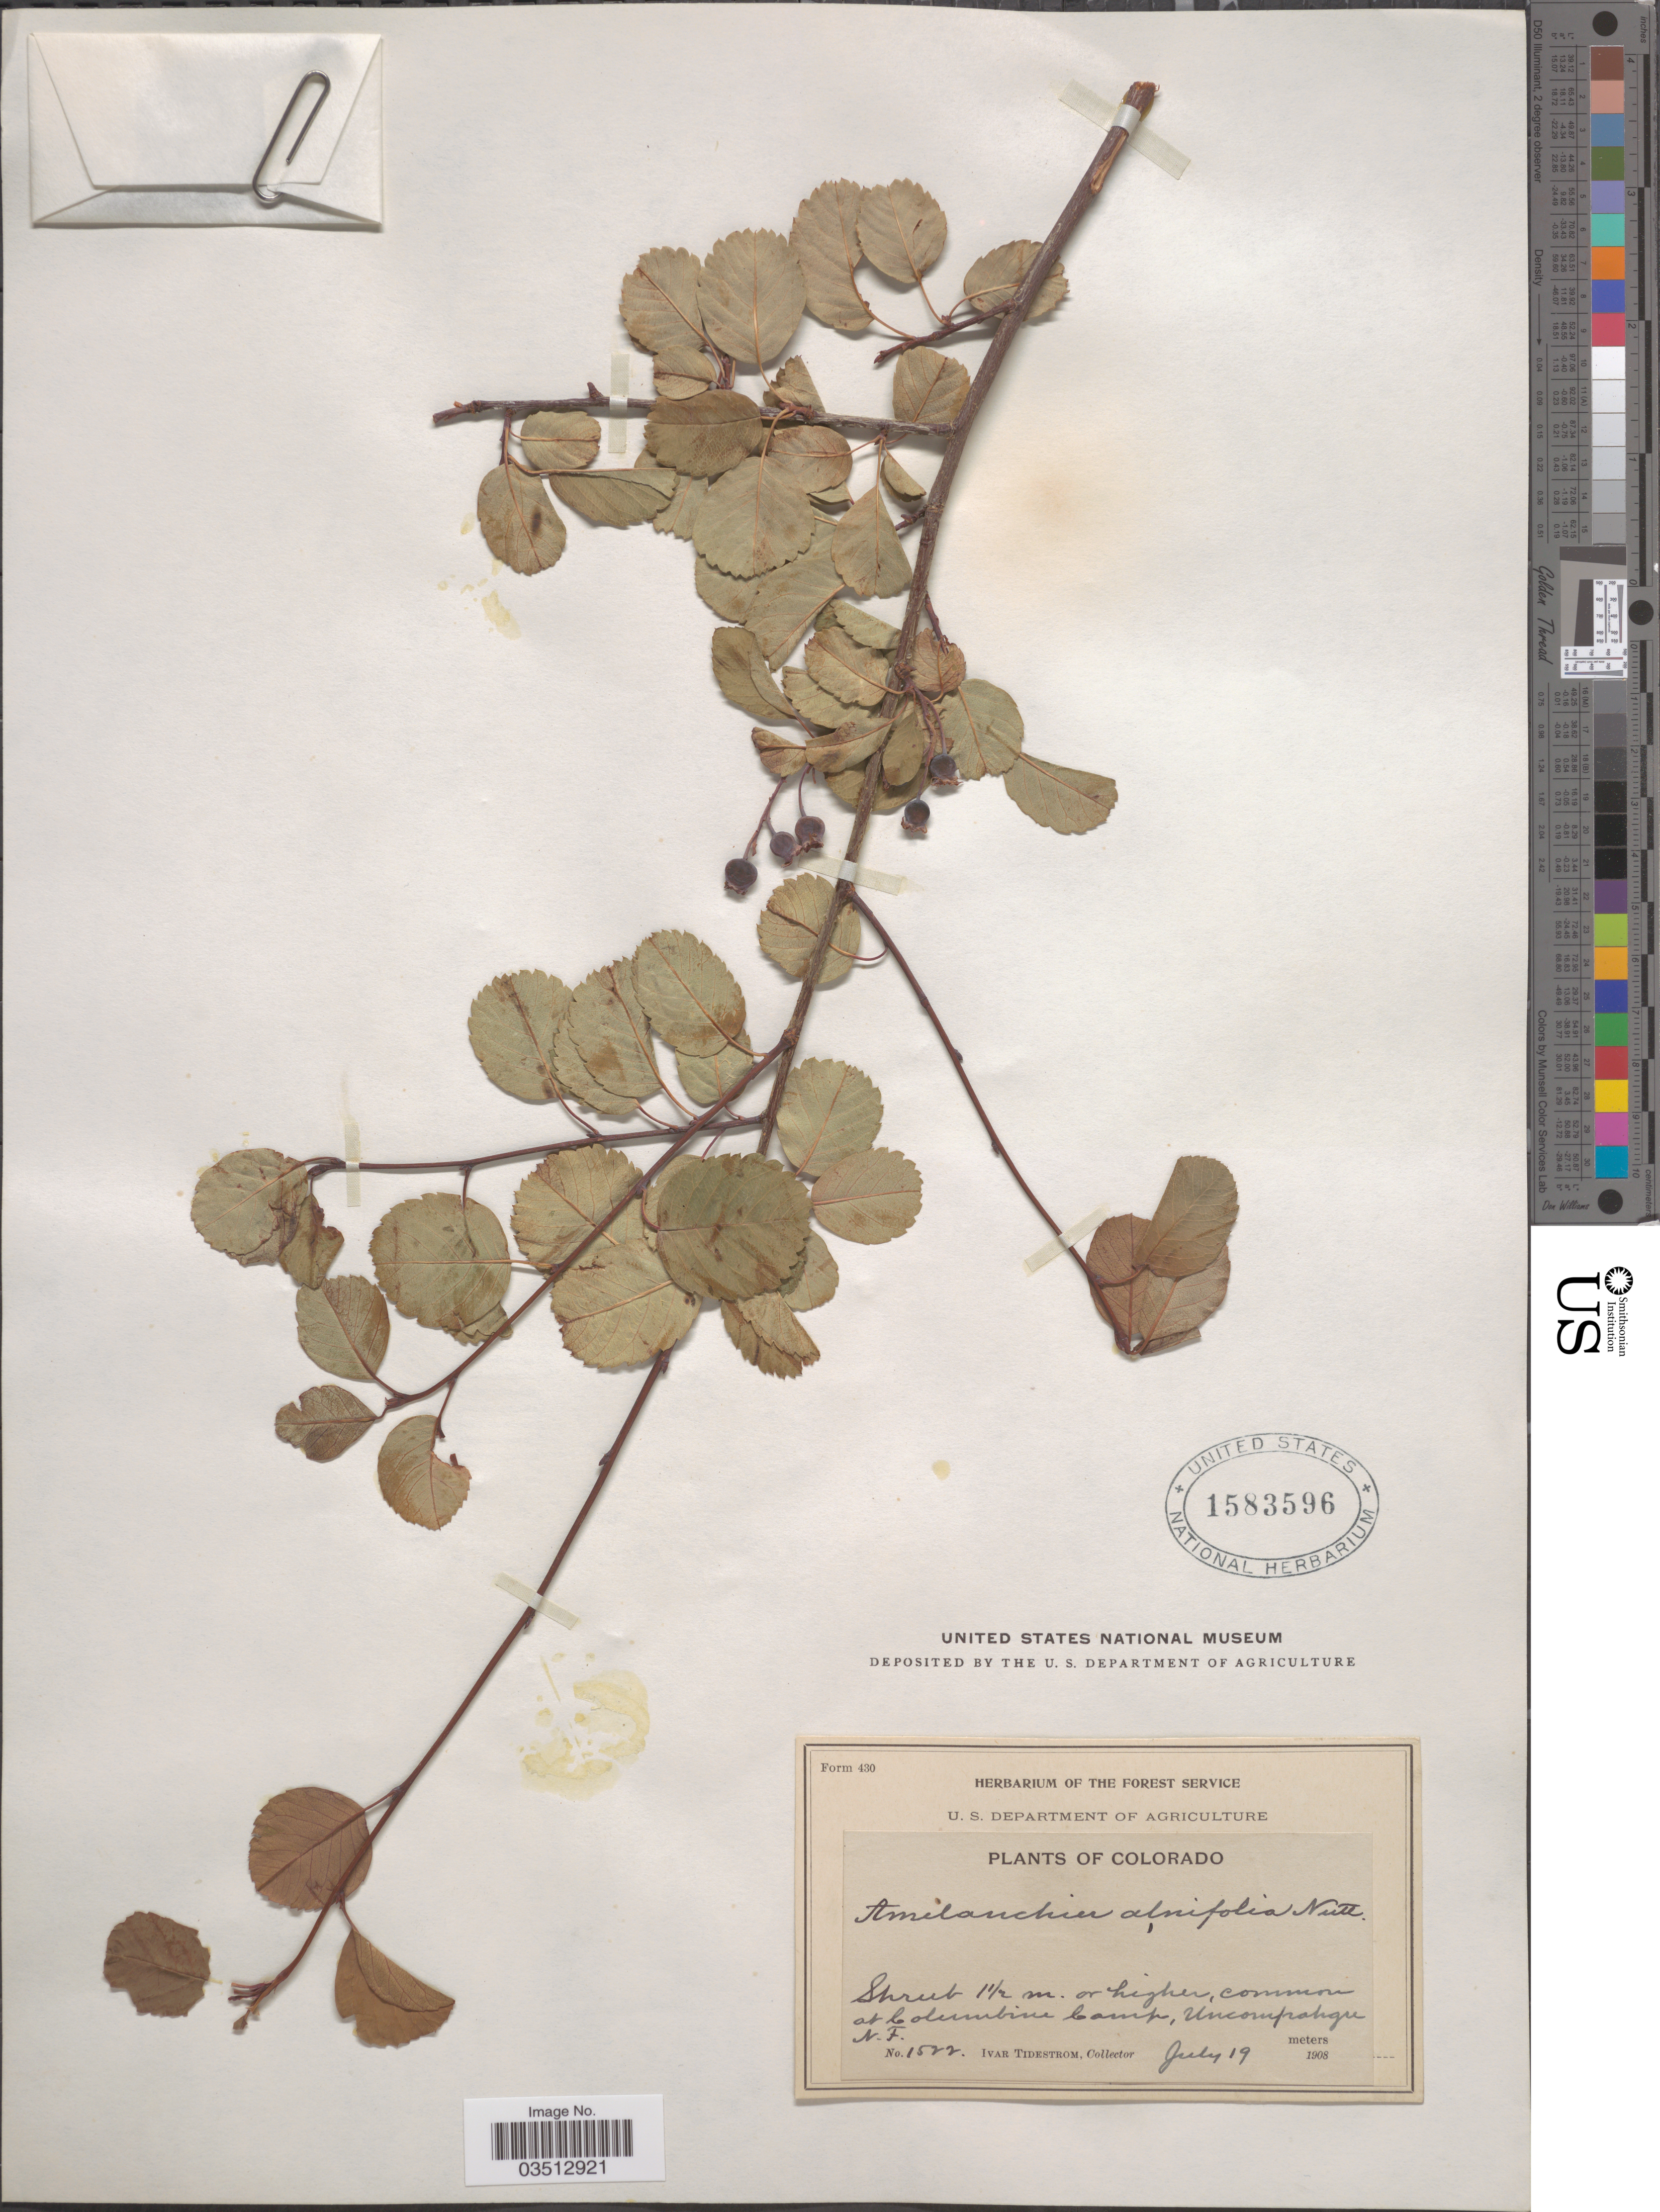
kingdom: Plantae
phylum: Tracheophyta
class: Magnoliopsida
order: Rosales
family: Rosaceae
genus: Amelanchier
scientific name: Amelanchier sp.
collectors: I. F. Tidestrom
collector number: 1522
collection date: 1908-07-19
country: United States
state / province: Colorado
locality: Columbine Camp, Uncompahgre N. F.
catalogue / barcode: US 1583596